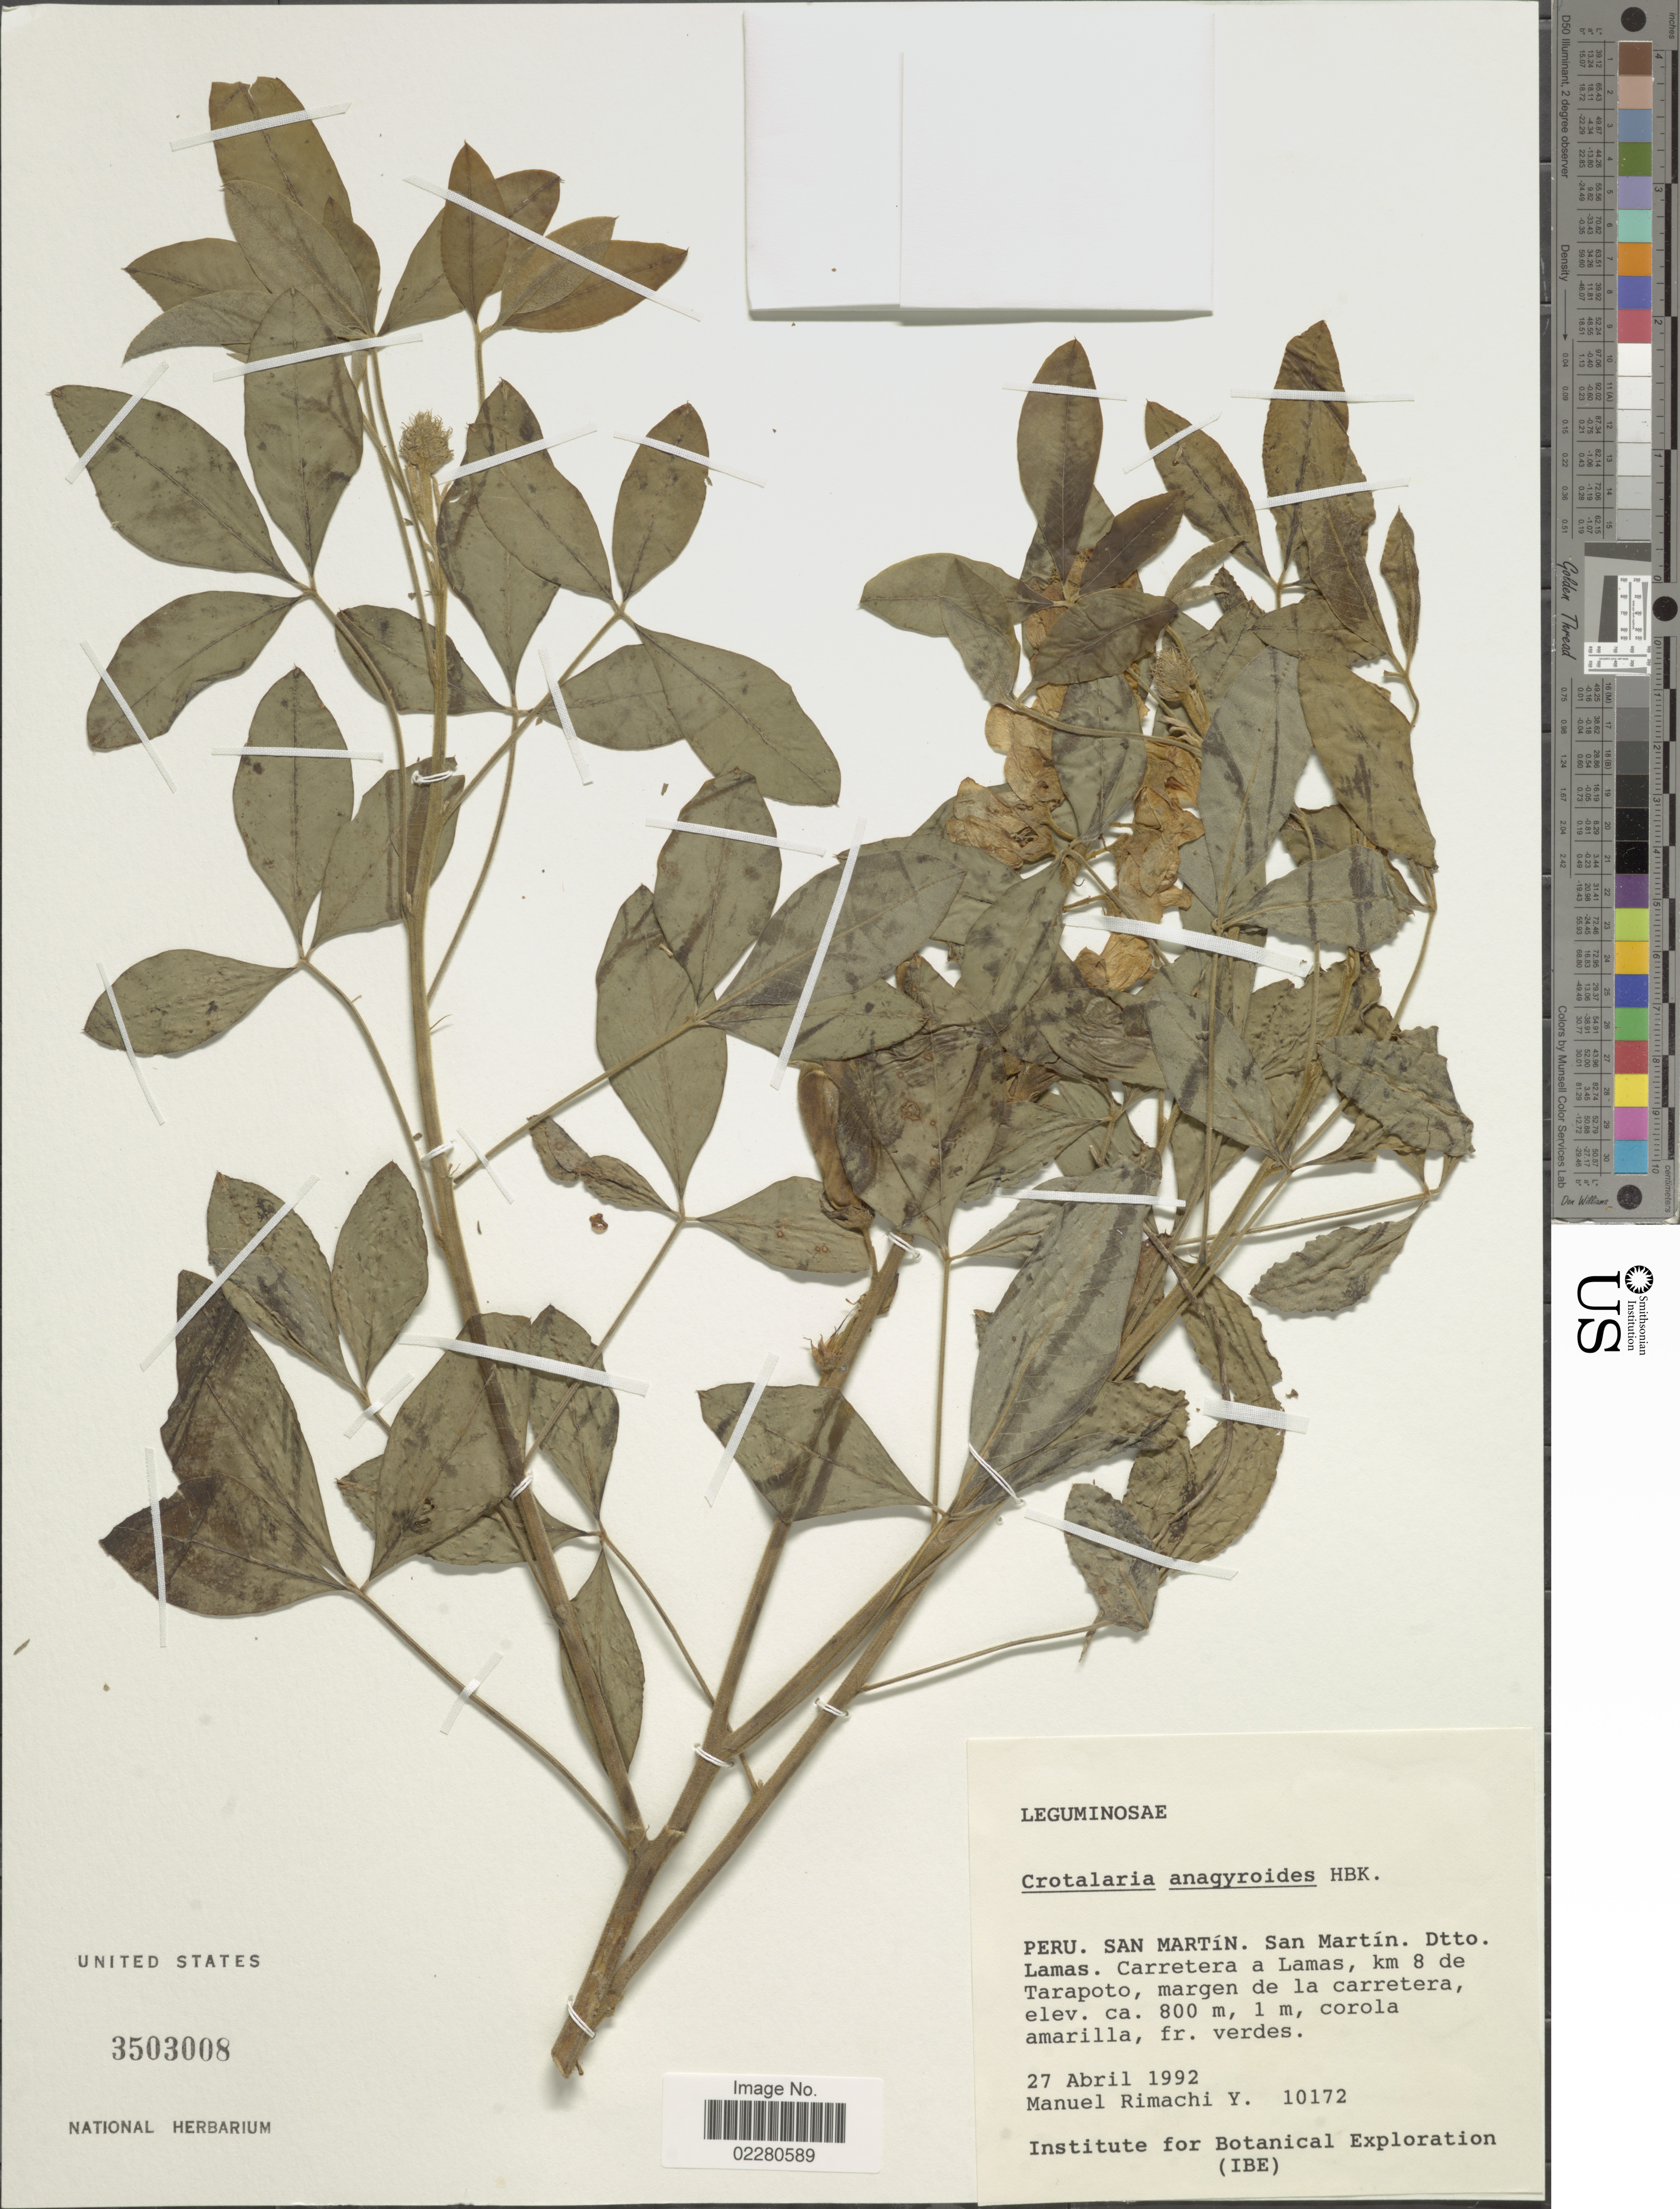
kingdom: Plantae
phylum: Tracheophyta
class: Magnoliopsida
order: Fabales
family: Fabaceae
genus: Crotalaria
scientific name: Crotalaria anagyroides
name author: Kunth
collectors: M. Rimachi Y.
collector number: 10172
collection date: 1992-04-27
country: Peru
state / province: San Martín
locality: Peru. San Martín. San Martín. Dtto. Lamas. Carretera a Lamas, km 8 de Tarapoto, margen de la carretera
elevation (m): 800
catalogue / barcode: US 3503008